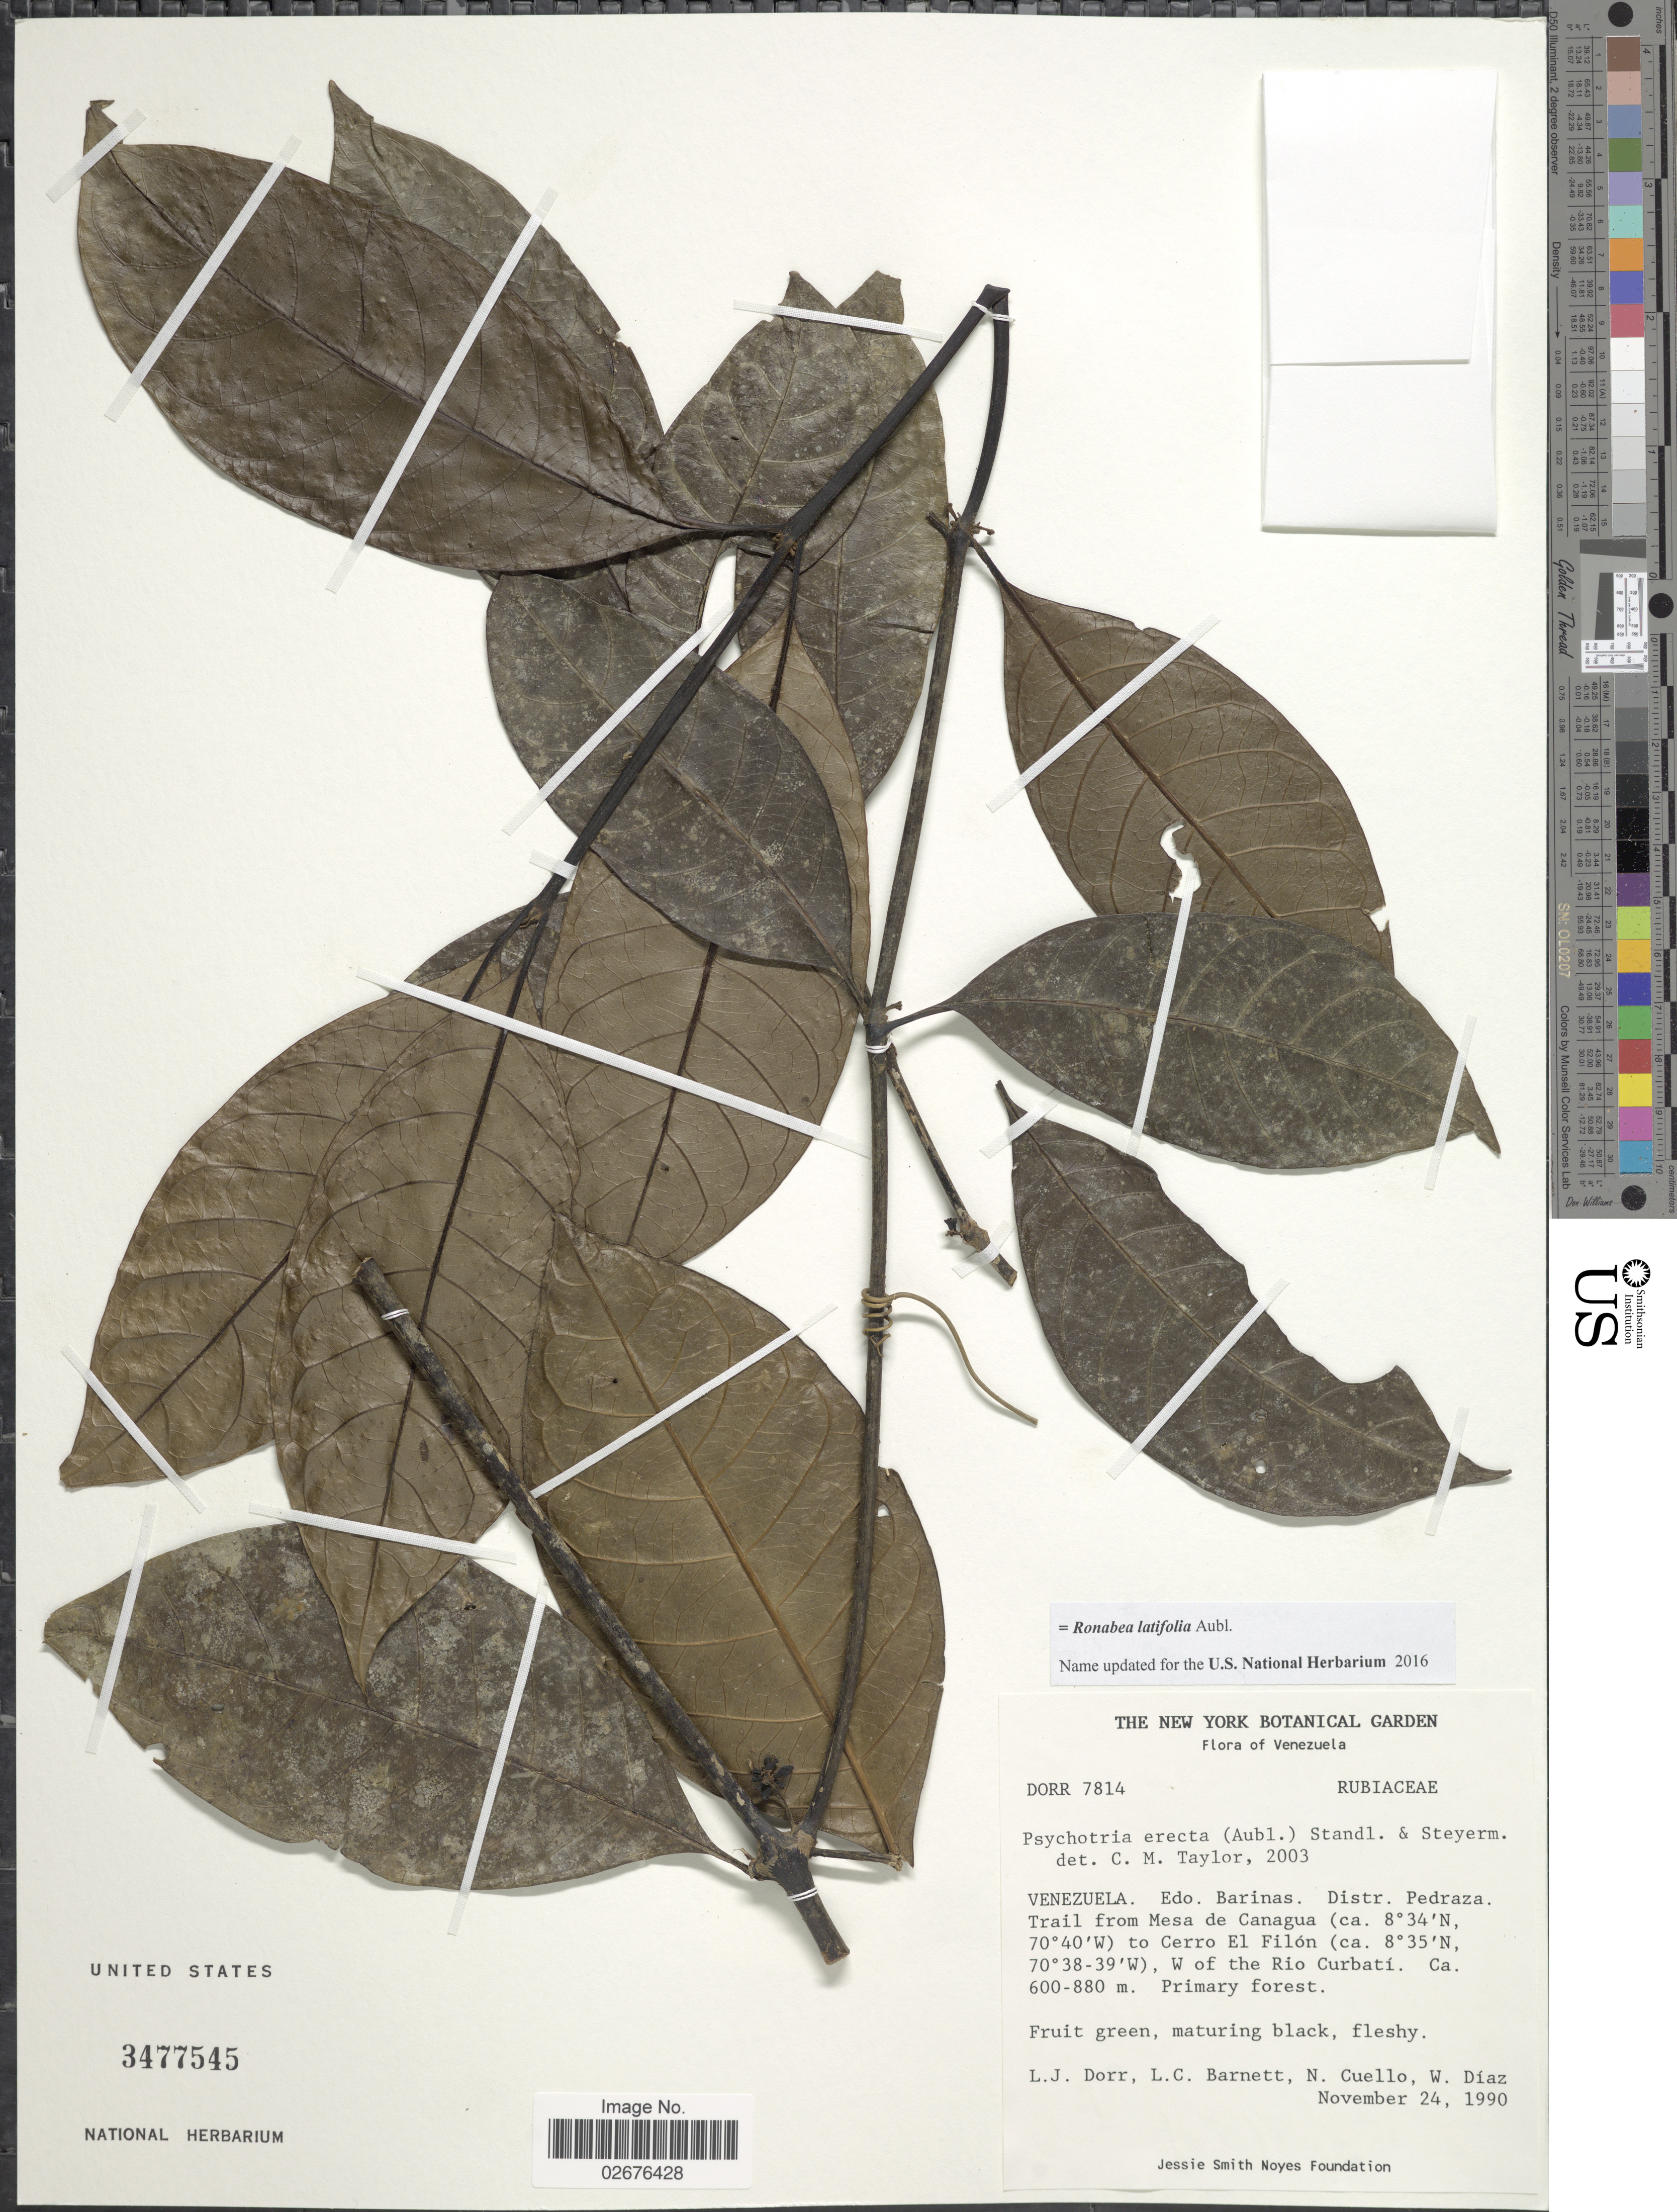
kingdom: Plantae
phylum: Tracheophyta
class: Magnoliopsida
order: Gentianales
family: Rubiaceae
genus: Ronabea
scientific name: Ronabea latifolia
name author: Aubl.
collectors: L. J. Dorr, L. C. Barnett, N. L. Cuello & W. Díaz P.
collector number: DORR7814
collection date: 1990-11-24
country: Venezuela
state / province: Barinas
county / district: Pedraza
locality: Trail from Mesa de Canagua to Cerro El Filón, W of the Rio Curbatí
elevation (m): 600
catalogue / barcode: US 3477545